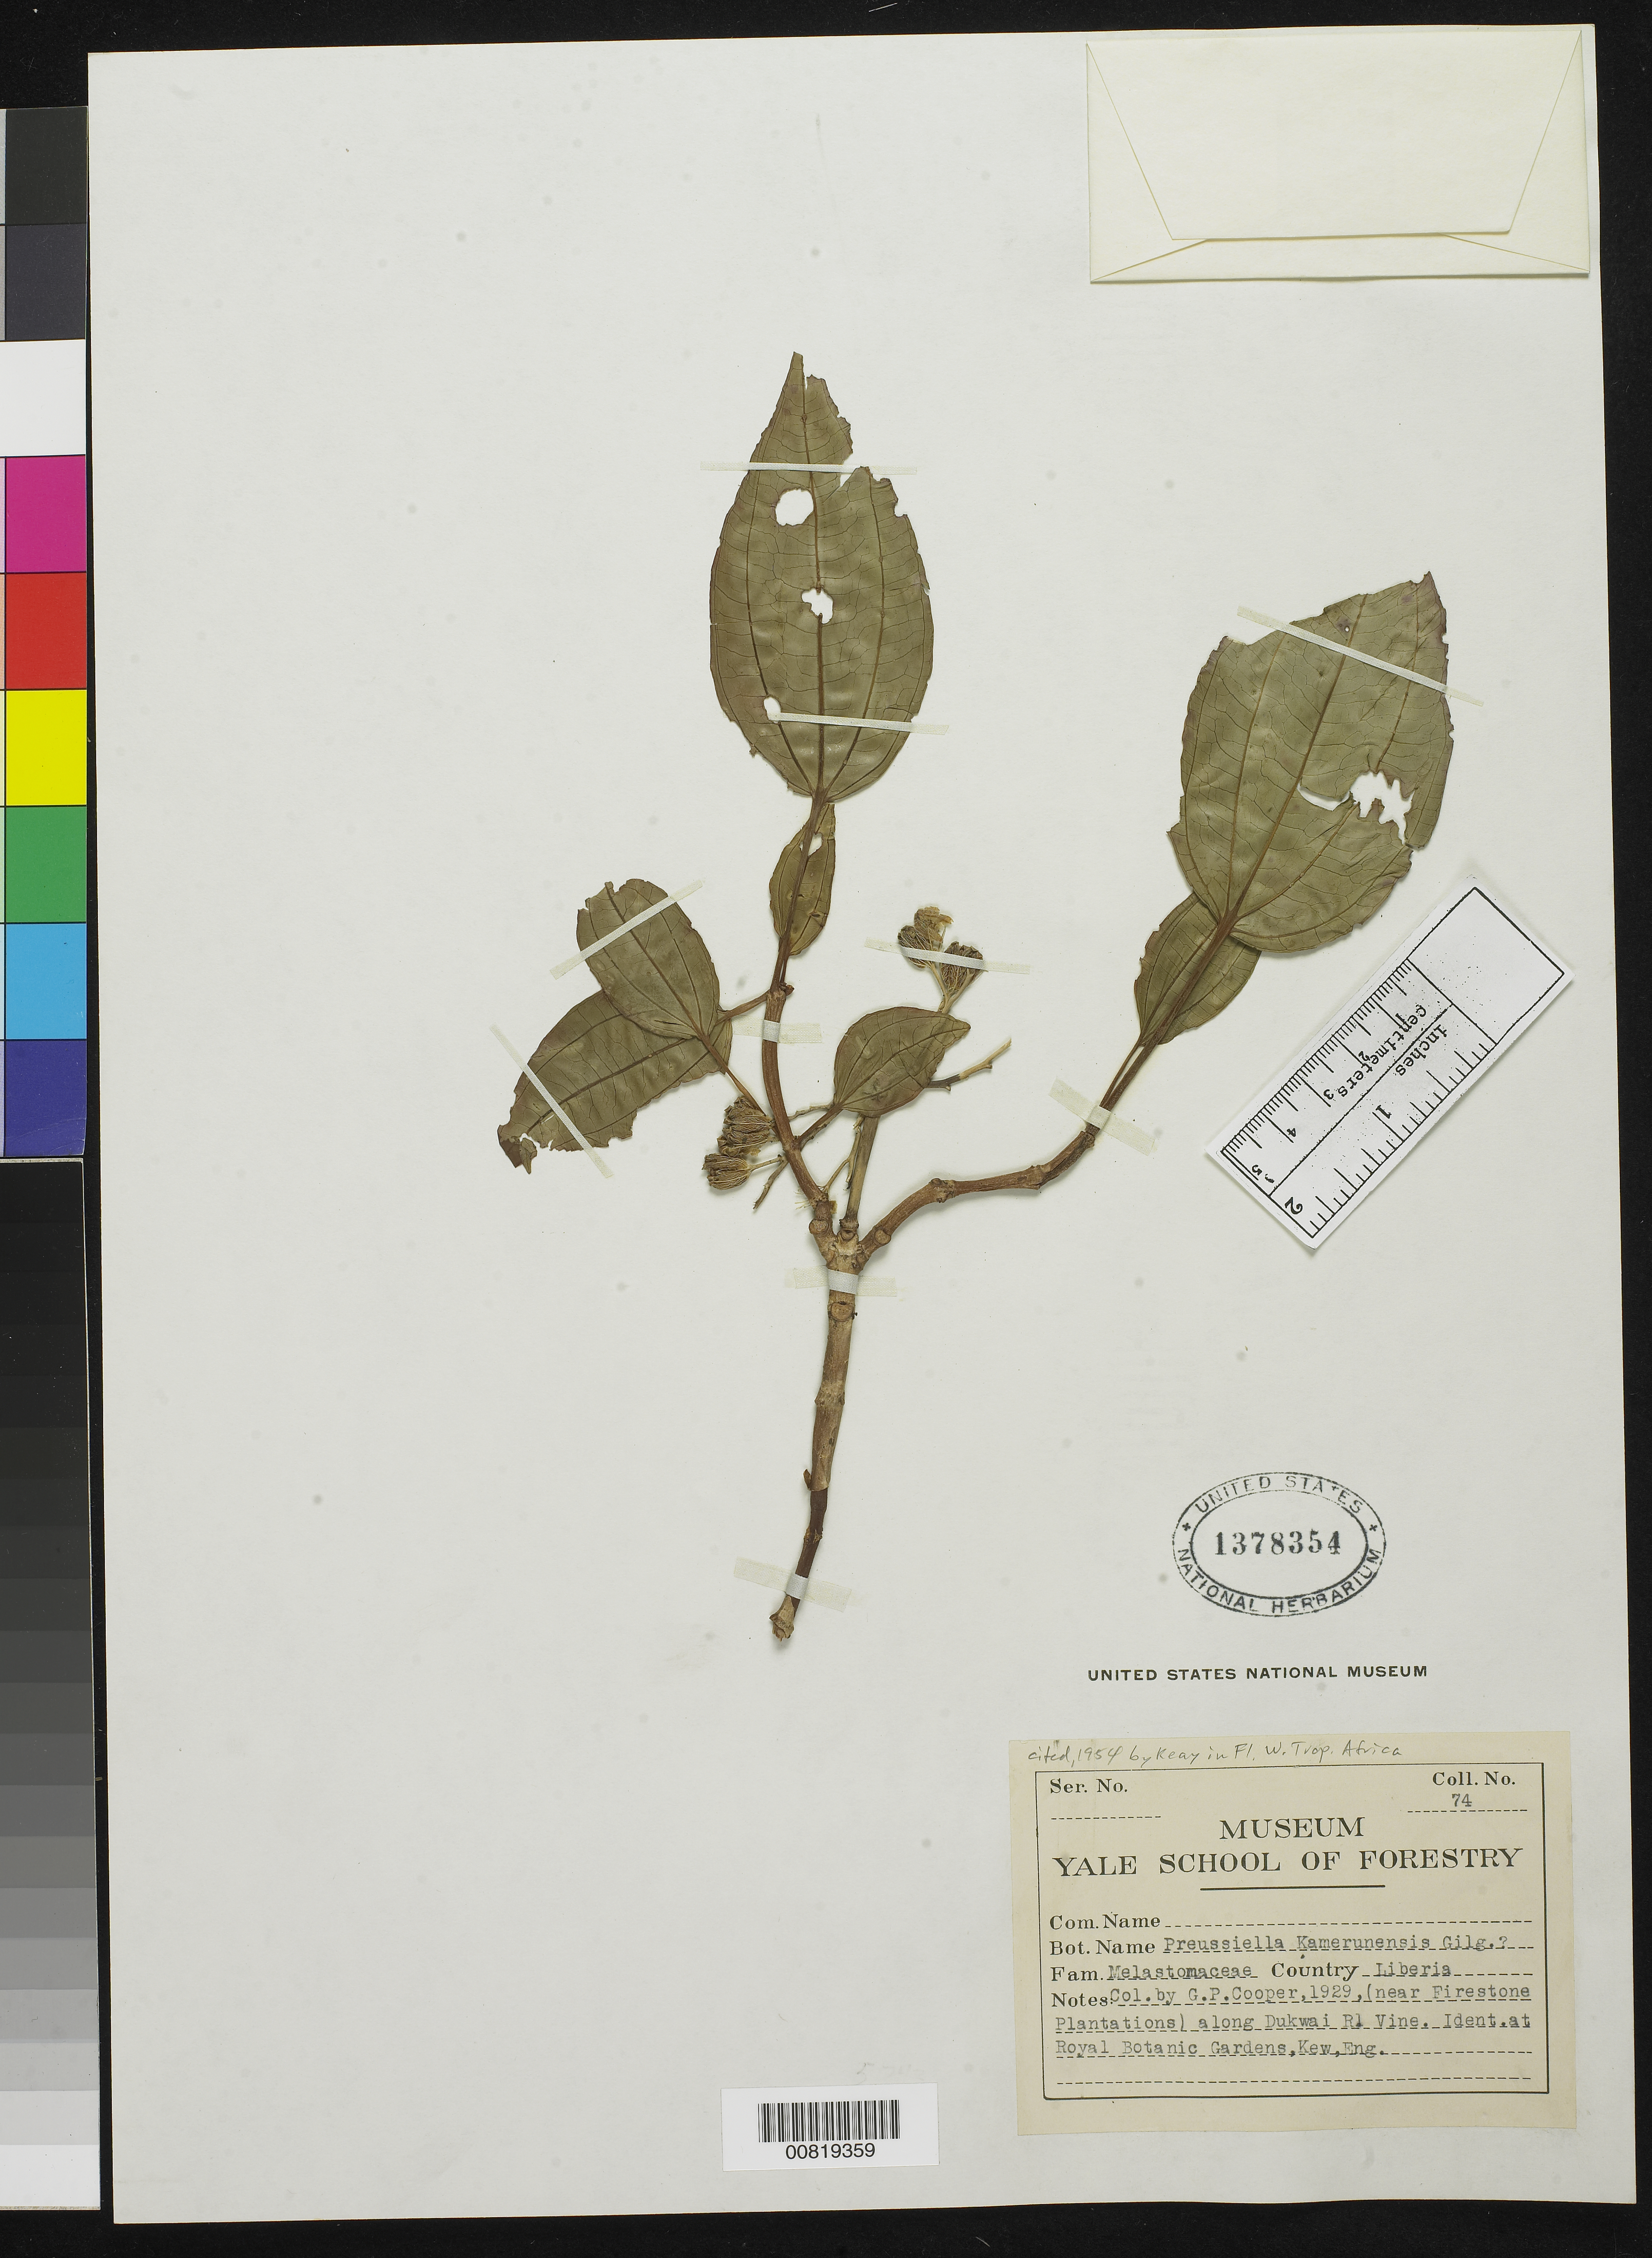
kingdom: Plantae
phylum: Tracheophyta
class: Magnoliopsida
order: Myrtales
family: Melastomataceae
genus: Preussiella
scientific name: Preussiella kamerunensis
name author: Gilg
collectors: G. Cooper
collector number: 74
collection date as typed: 1929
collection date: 1929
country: Liberia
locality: (near Firestone Plantations) along Dukwai River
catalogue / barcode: US 1378354